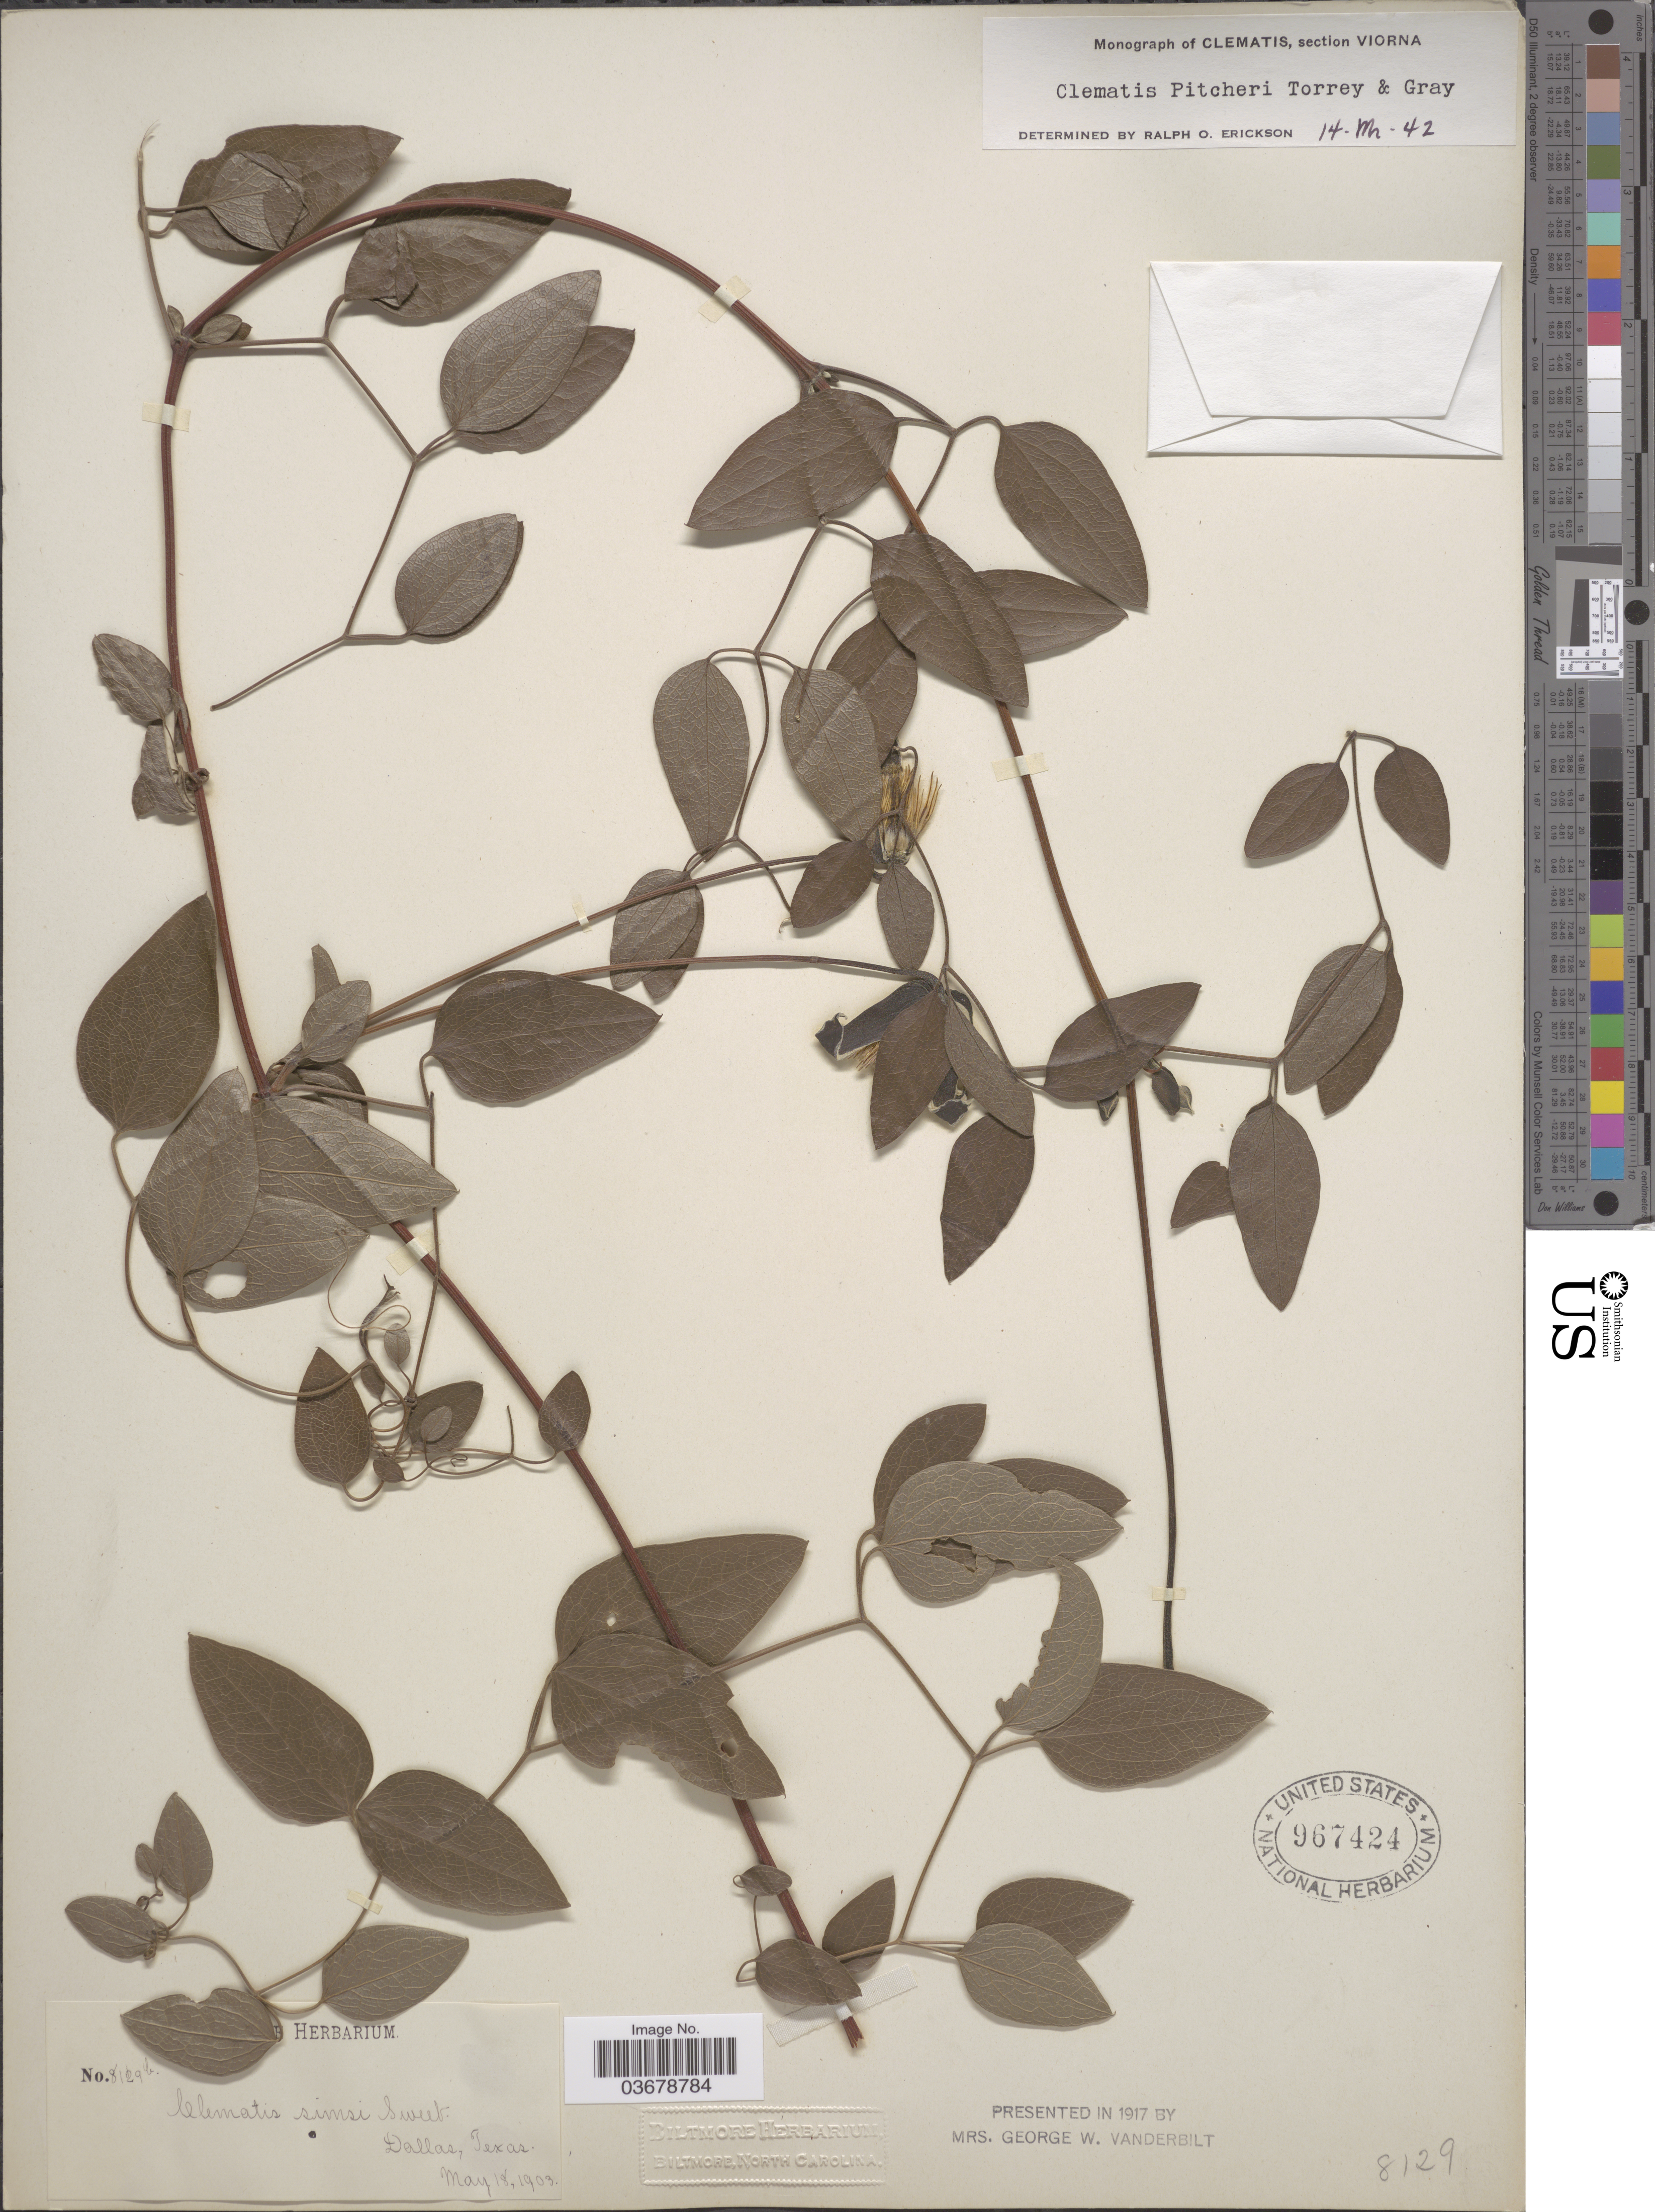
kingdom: Plantae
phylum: Tracheophyta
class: Magnoliopsida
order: Ranunculales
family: Ranunculaceae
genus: Clematis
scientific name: Clematis viorna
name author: L.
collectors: ex herb. Biltmore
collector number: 8129b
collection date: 1903-05-18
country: United States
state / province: Texas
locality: Dallas.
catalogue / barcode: US 967424